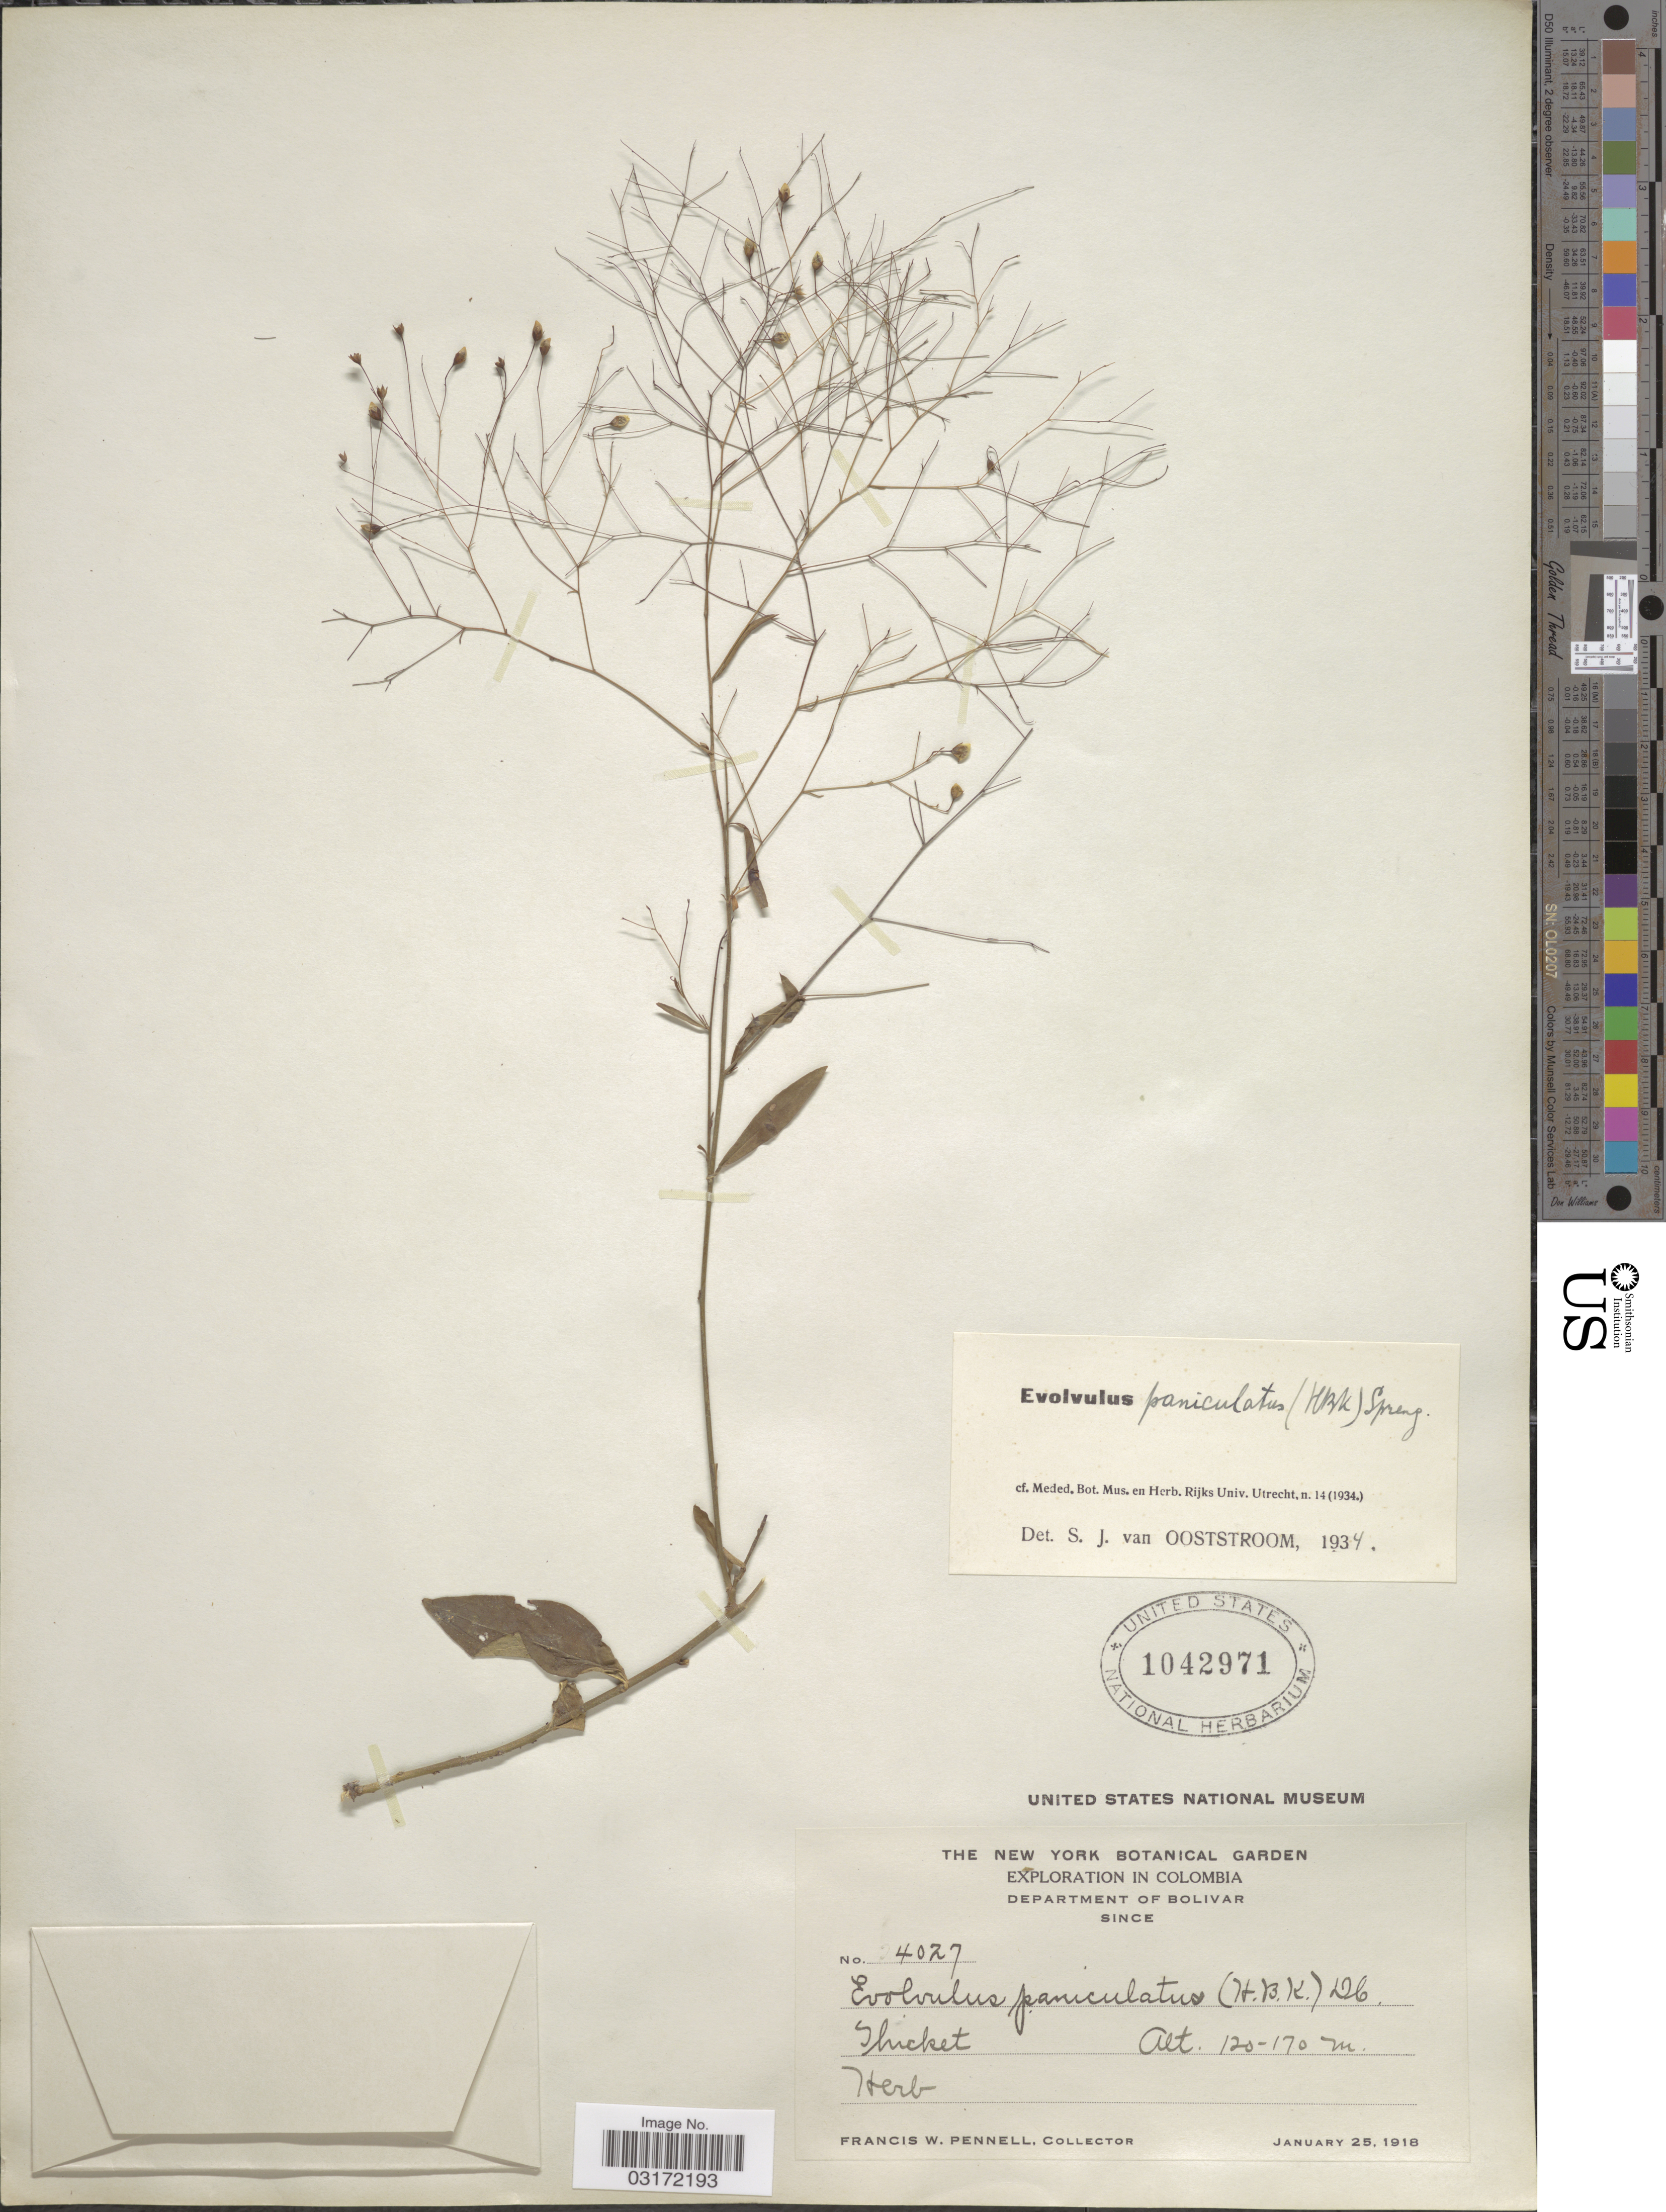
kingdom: Plantae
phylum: Tracheophyta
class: Magnoliopsida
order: Solanales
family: Convolvulaceae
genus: Evolvulus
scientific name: Evolvulus paniculatus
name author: (Bonpl.) Spreng.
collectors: F. W. Pennell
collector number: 4027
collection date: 1918-01-25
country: Colombia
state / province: Bolívar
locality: Department of Bolivar. Since.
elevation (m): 120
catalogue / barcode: US 1042971